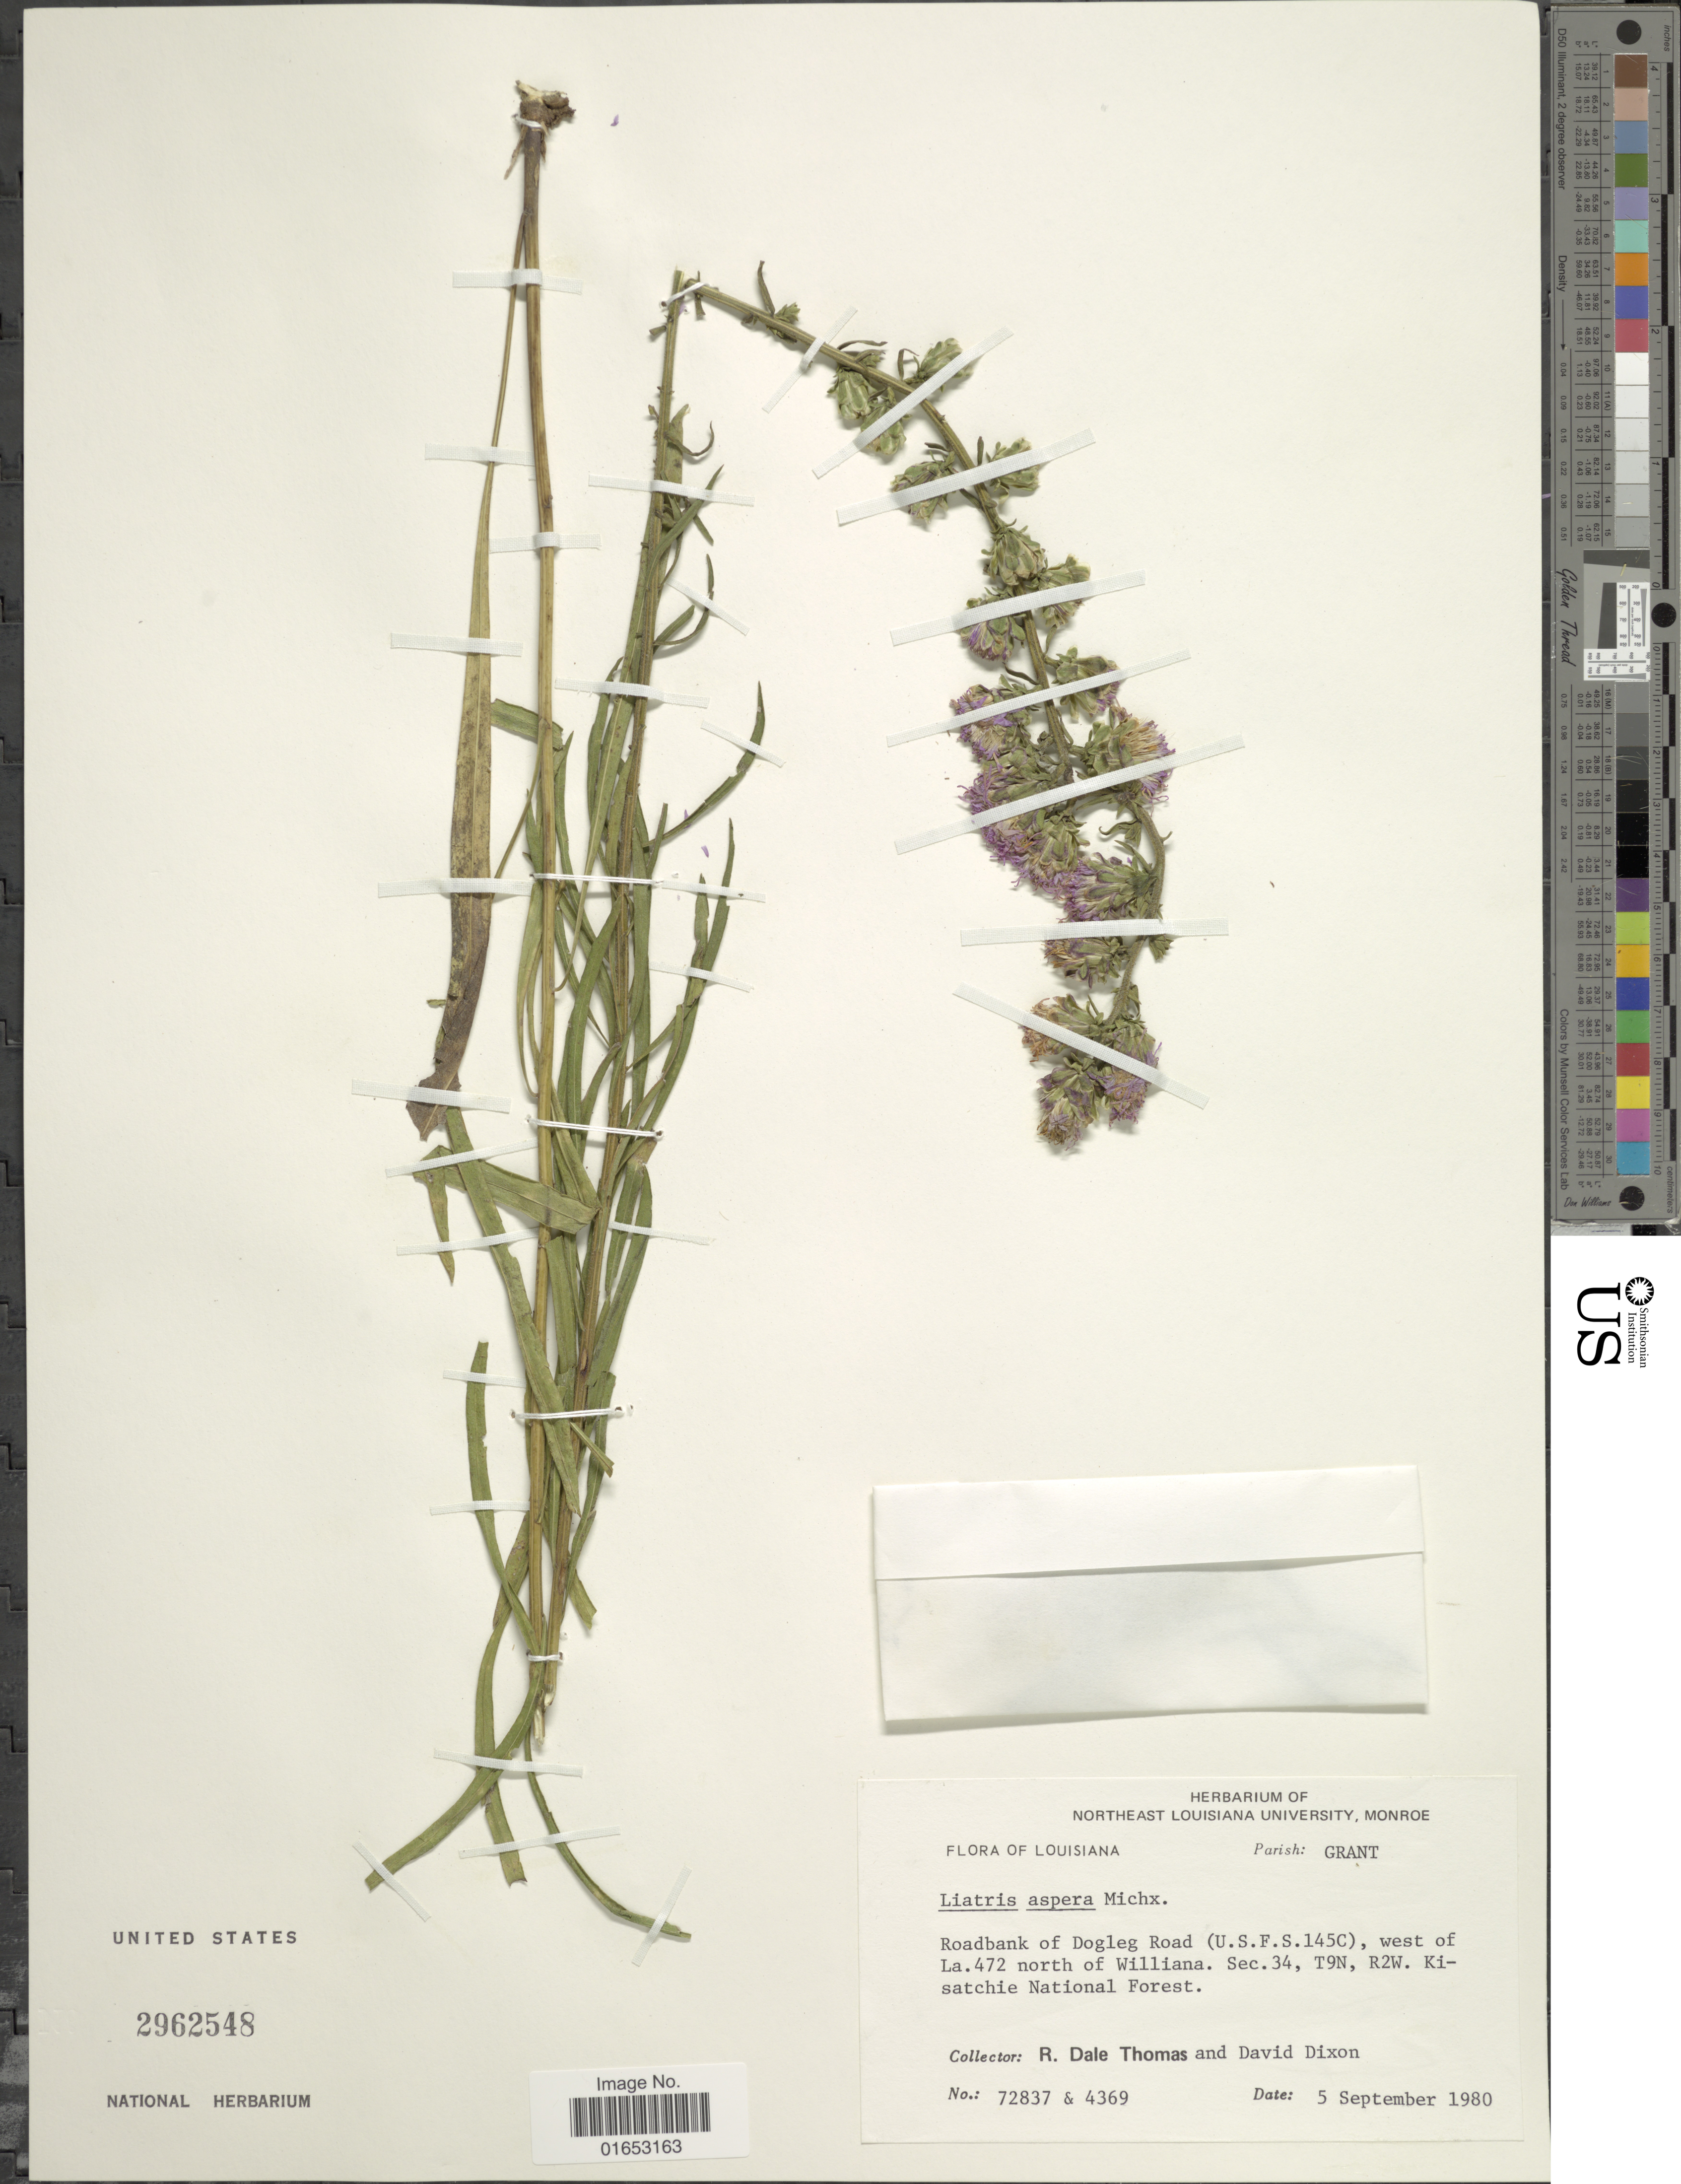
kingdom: Plantae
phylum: Tracheophyta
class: Magnoliopsida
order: Asterales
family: Asteraceae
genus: Liatris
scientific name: Liatris aspera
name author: Michx.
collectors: R. Thomas & D. J. Dixon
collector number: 72837 & 4369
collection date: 1980-09-05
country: United States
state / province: Louisiana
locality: Parish: Grant, Roadbank of Dogleg Road (U.S.F.S. 145C), west of La. 472 north of Williana. Sec. 34, T9N. R2W. Kisatchie National Forest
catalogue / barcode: US 2962548